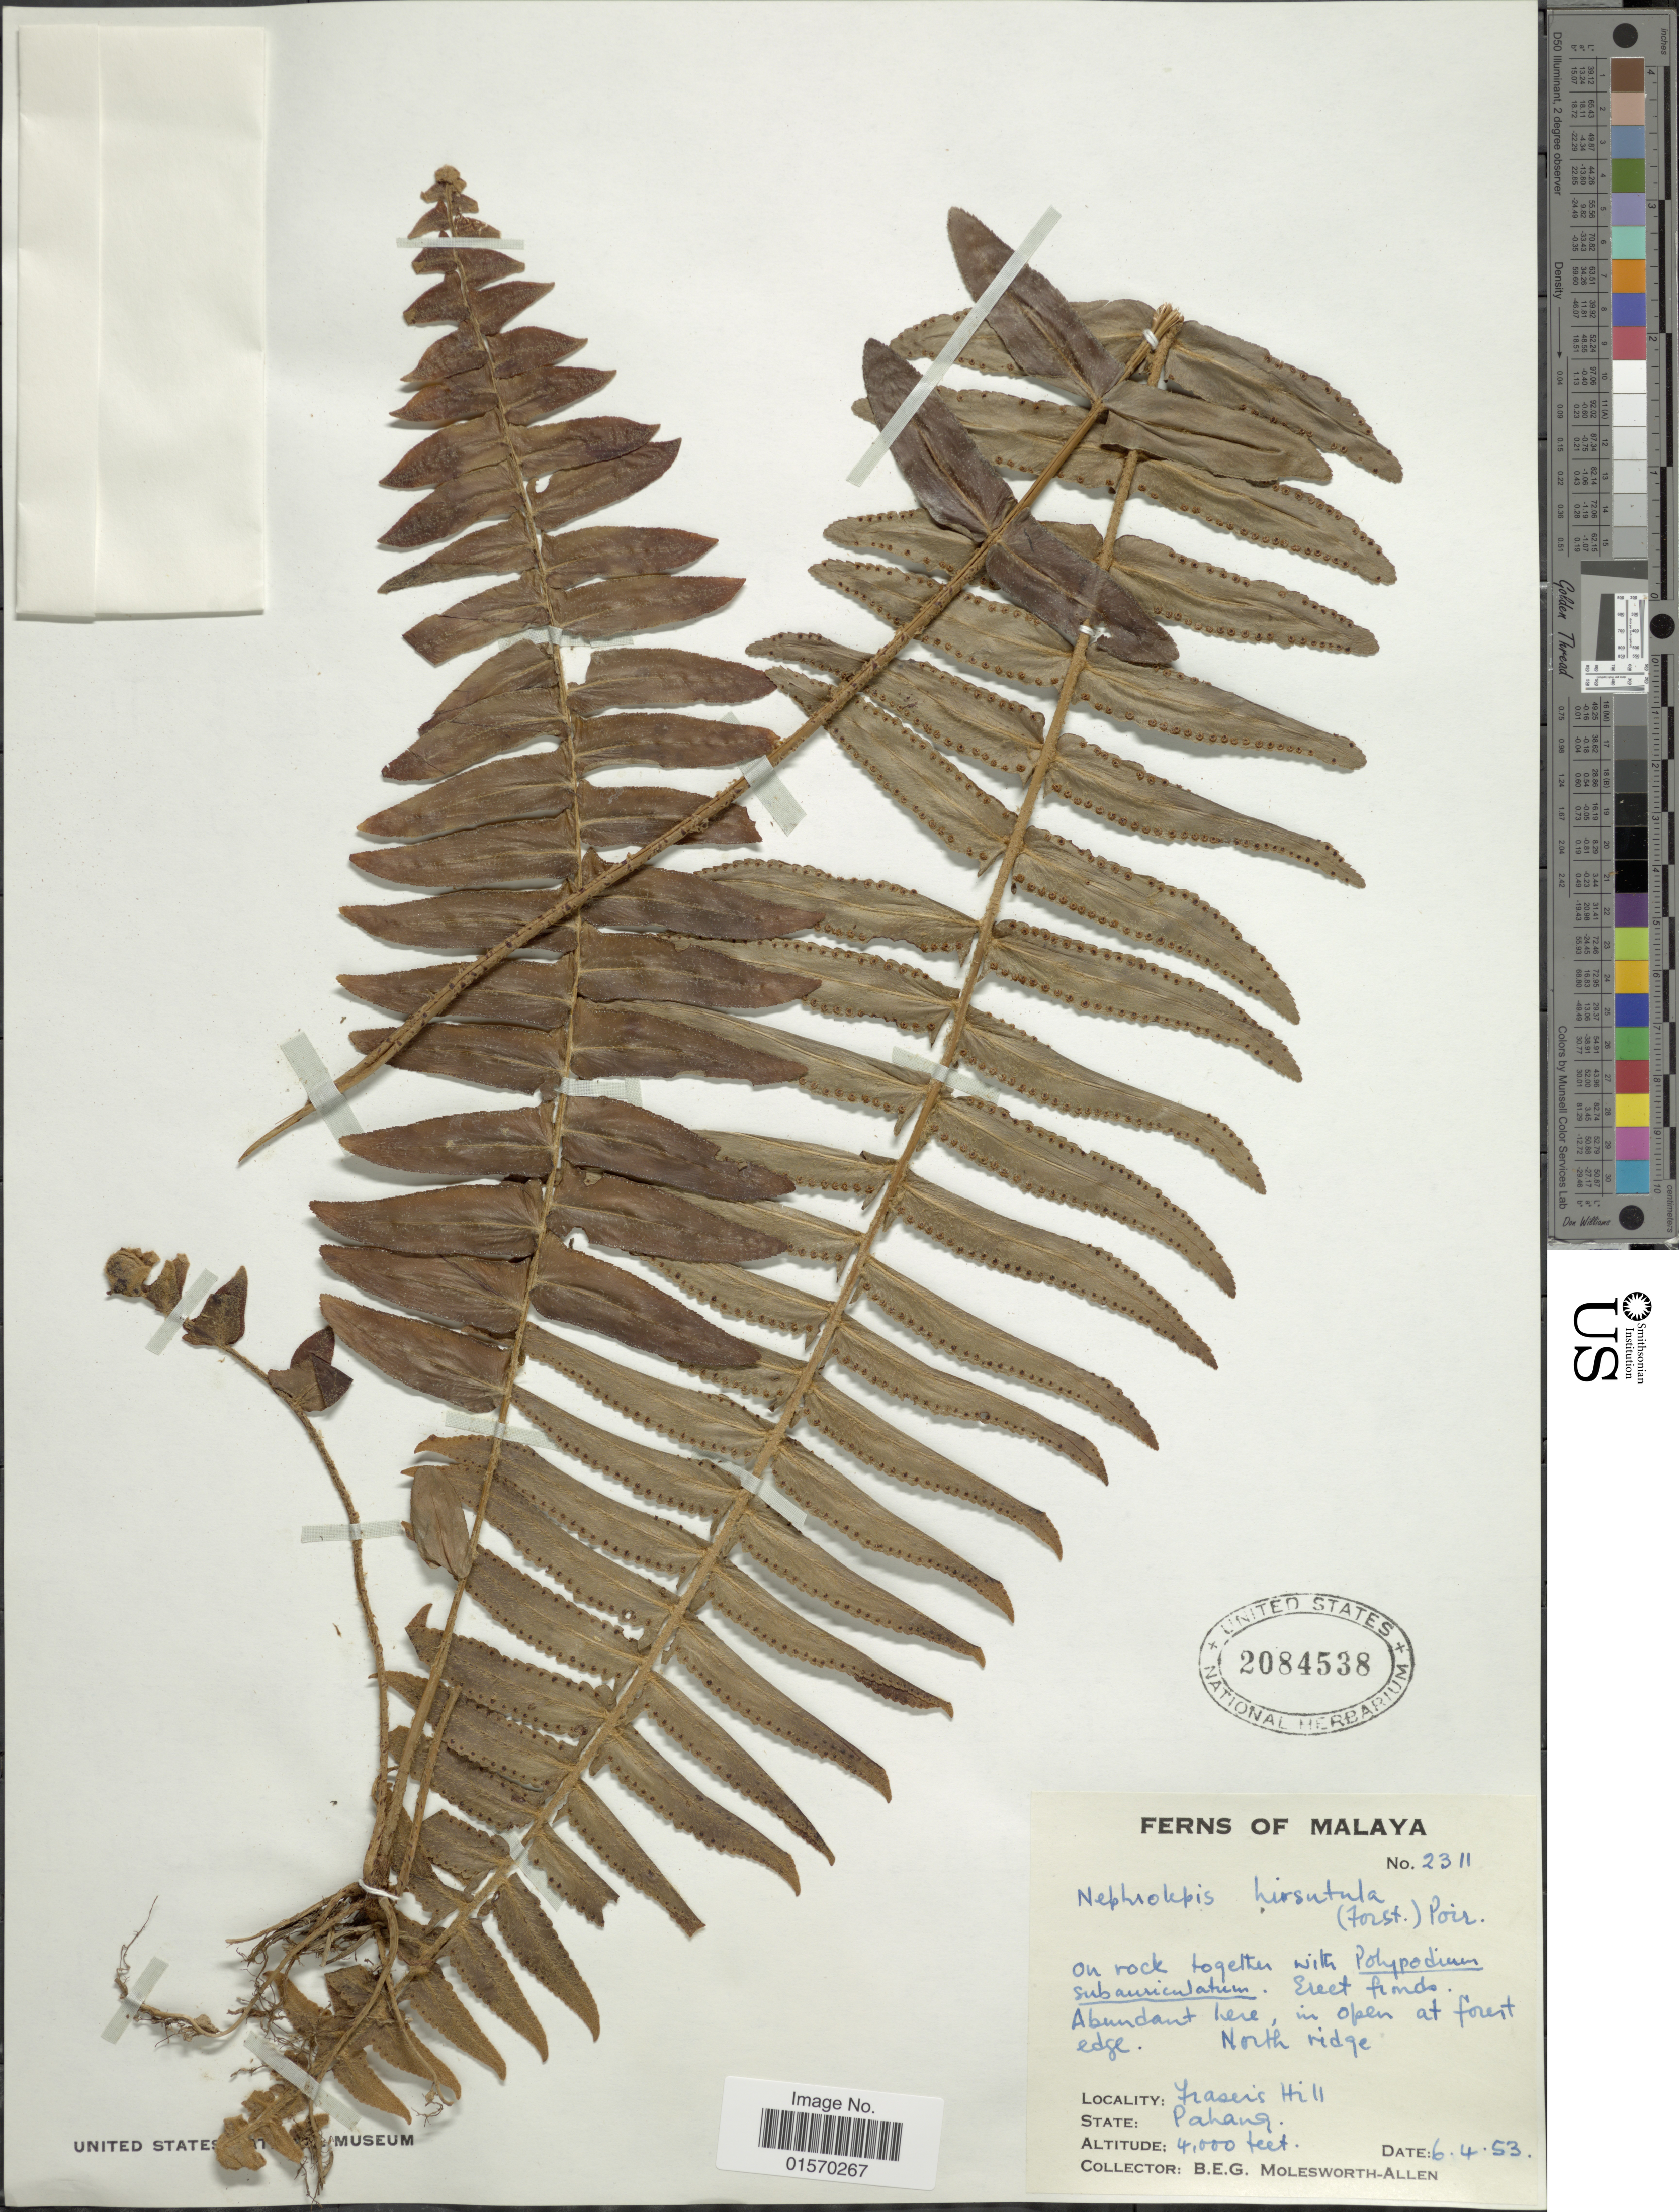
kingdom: Plantae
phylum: Tracheophyta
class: Polypodiopsida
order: Polypodiales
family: Nephrolepidaceae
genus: Nephrolepis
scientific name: Nephrolepis multiflora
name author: (Roxb.) F.M. Jarrett ex C.V. Morton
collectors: B. E. G. Molesworth-Allen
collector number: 2311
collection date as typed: Transcribed d/m/y: 6/4/53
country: Malaysia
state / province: Pahang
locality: Malaya. North ridge. Fraser's Hill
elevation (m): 1219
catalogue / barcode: US 2084538